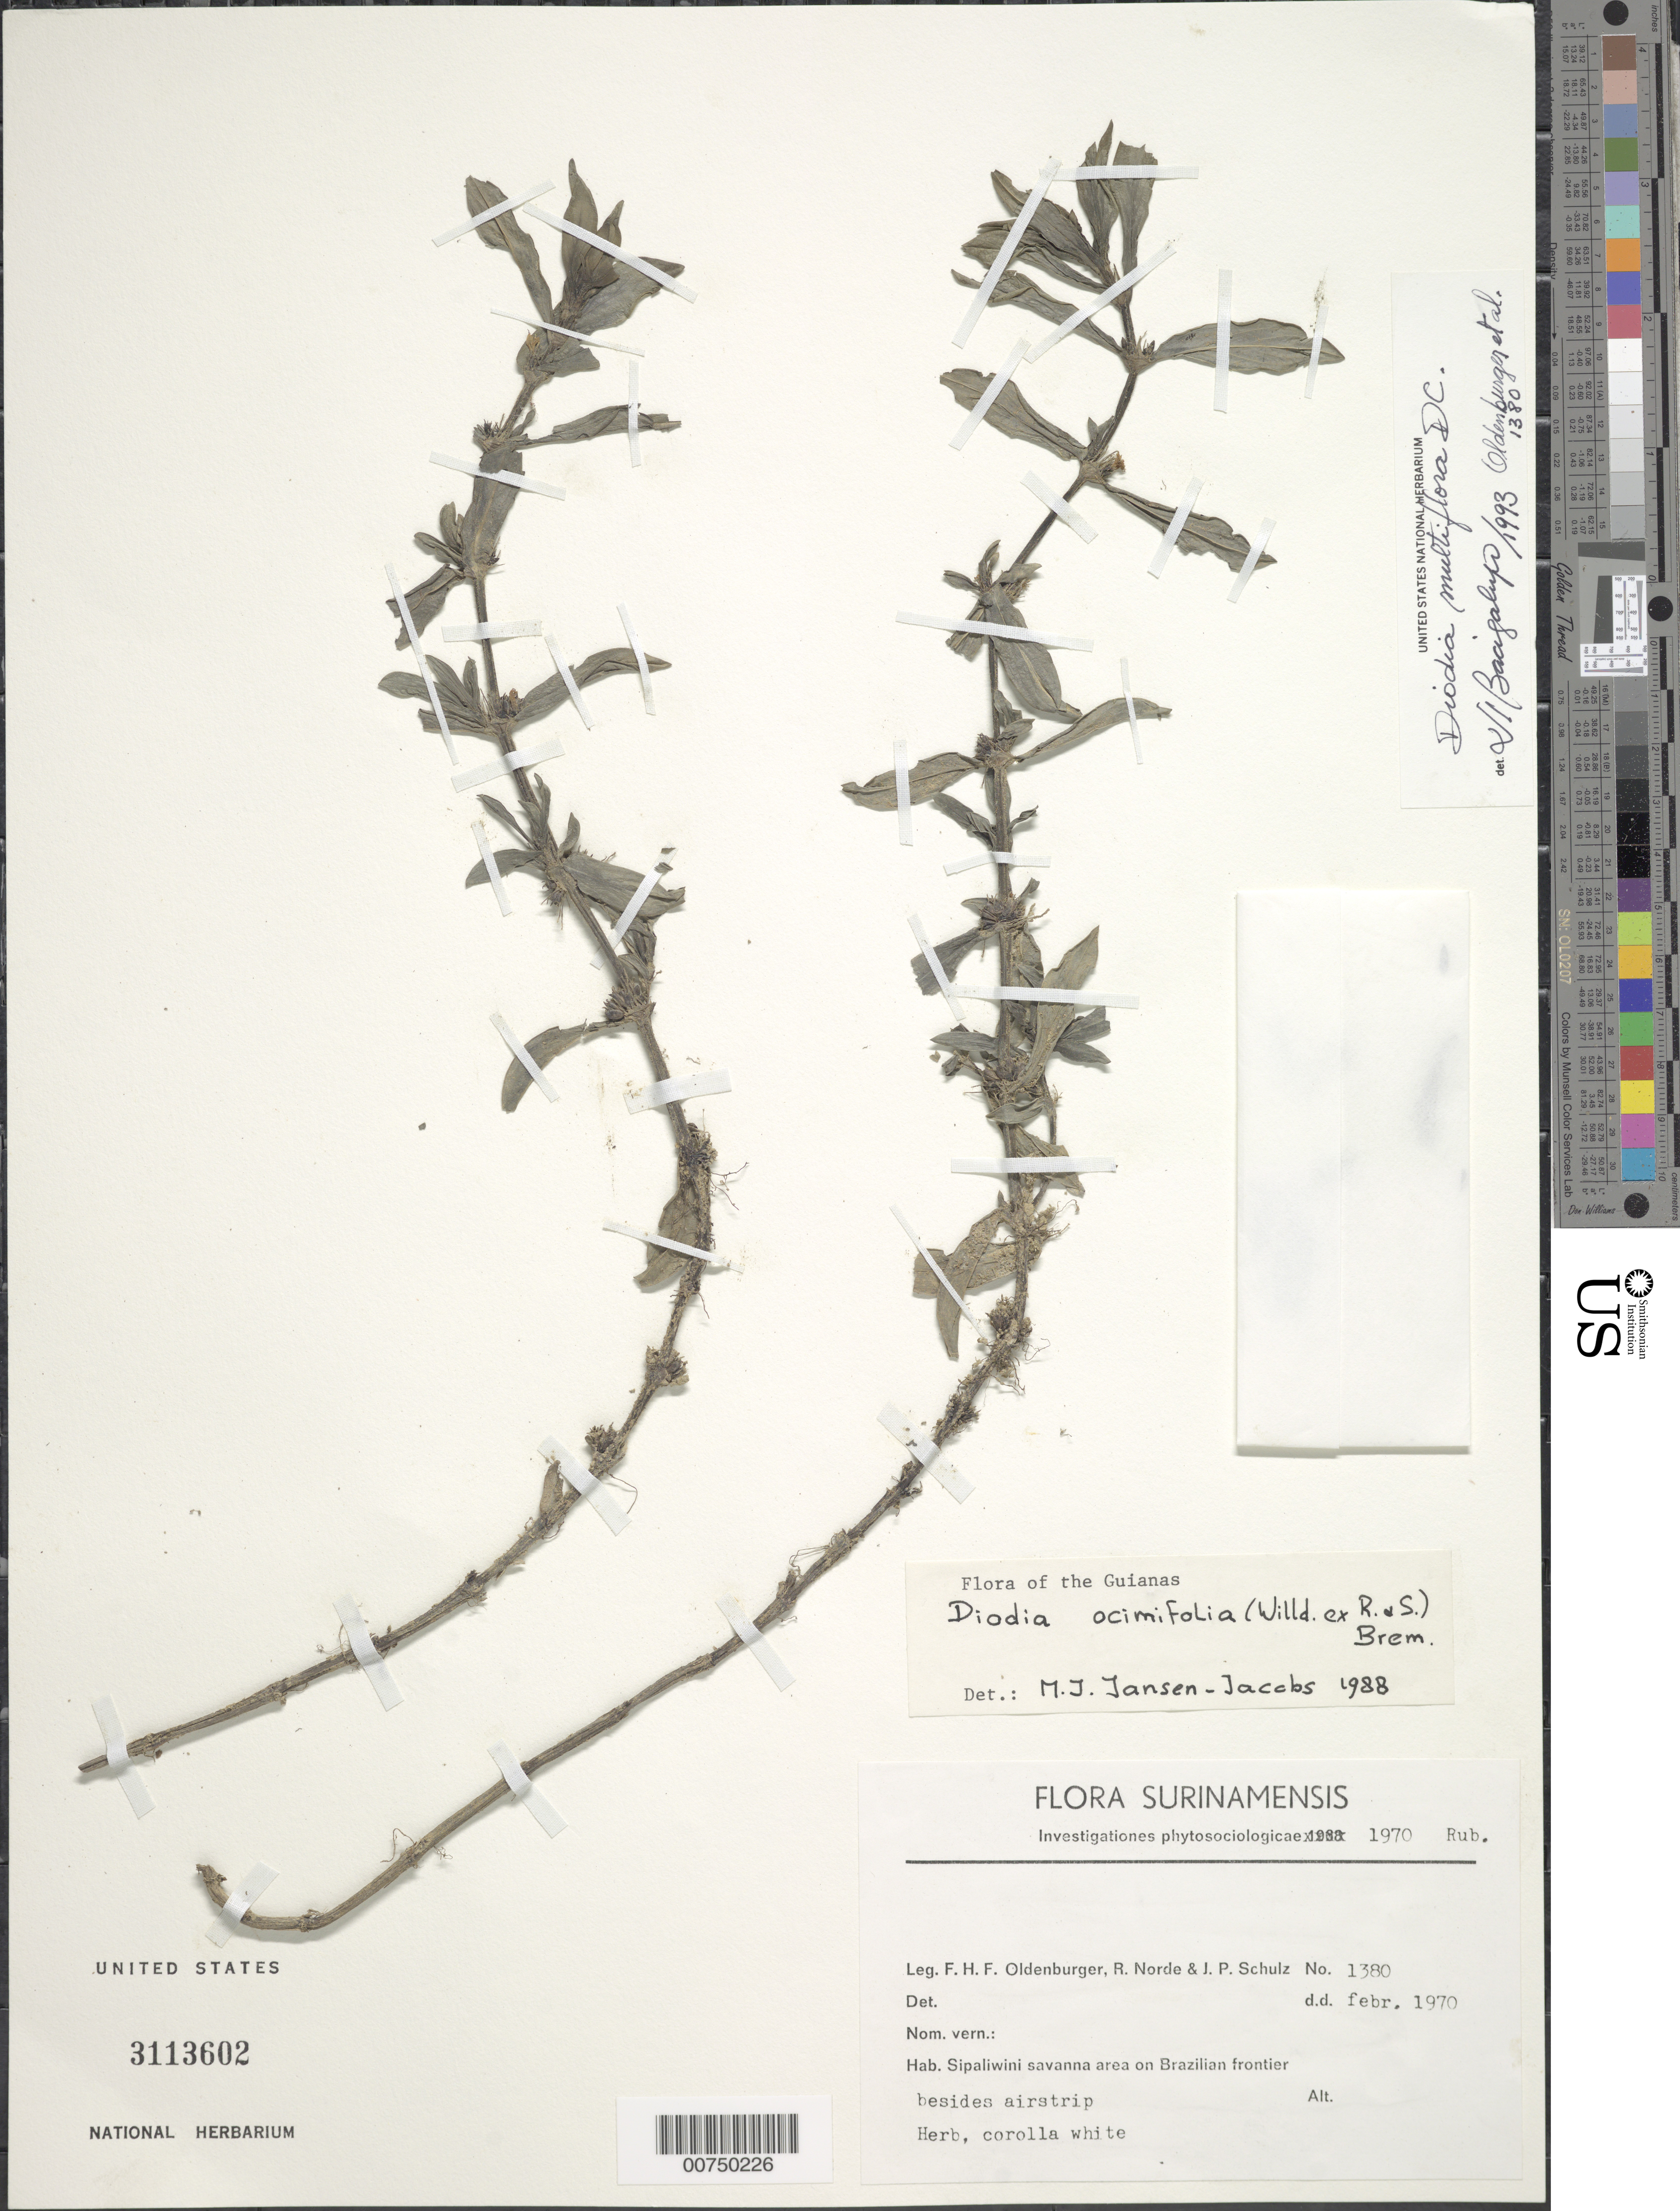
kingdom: Plantae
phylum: Tracheophyta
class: Magnoliopsida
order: Gentianales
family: Rubiaceae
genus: Diodia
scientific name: Diodia ocymifolia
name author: (Willd. ex Roem. & Schult.) Bremek.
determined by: Bacigaluapa, --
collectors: F. Oldenburger, R. Norde & J. P. Schulz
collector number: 1380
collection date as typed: Feb-70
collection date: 1970-02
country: Suriname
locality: Sipaliwini Savanna, Brazilian frontier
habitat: Savanna, besides airstrip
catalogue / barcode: US 3113602